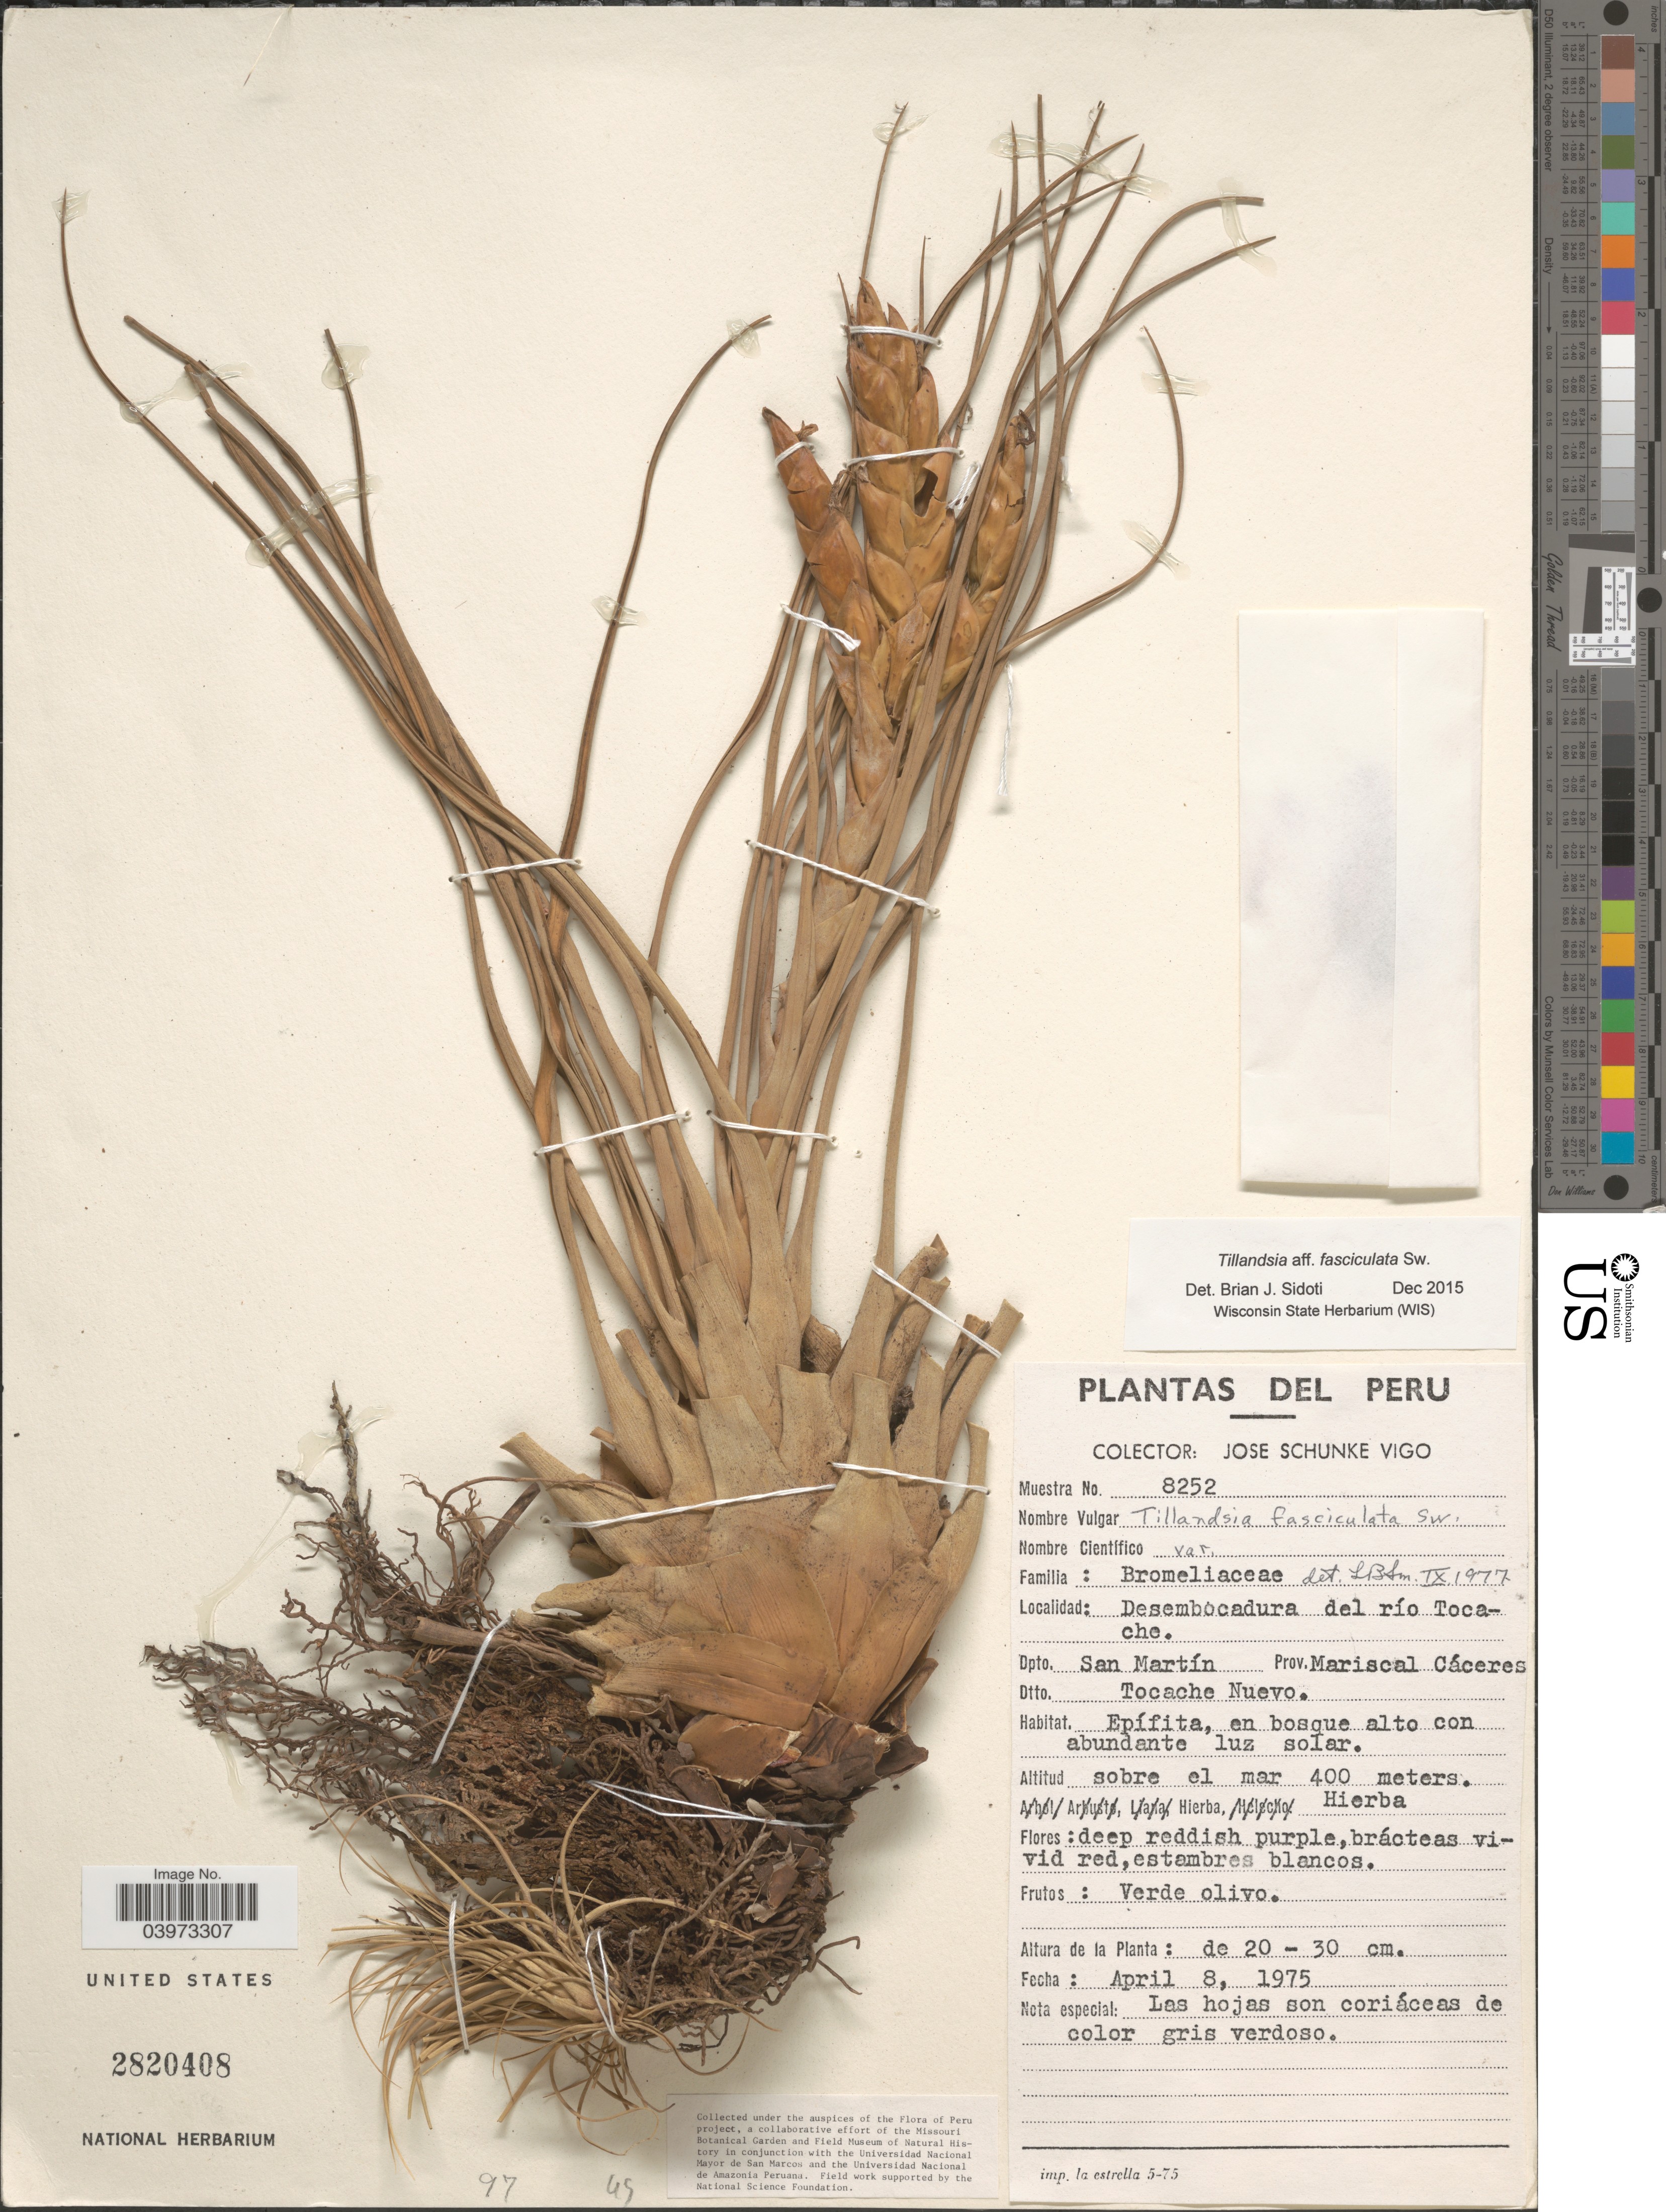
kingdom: Plantae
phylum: Tracheophyta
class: Liliopsida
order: Poales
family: Bromeliaceae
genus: Tillandsia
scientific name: Tillandsia fasciculata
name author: Sw.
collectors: J. Schunke Vigo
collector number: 8252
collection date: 1975-04-08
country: Peru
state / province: San Martín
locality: Desembocadura del río Tocache. Dpto. San Martín. Prov. Mariscal Cáceres. Dtto. Tocache Nuevo.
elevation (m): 400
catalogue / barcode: US 2820408